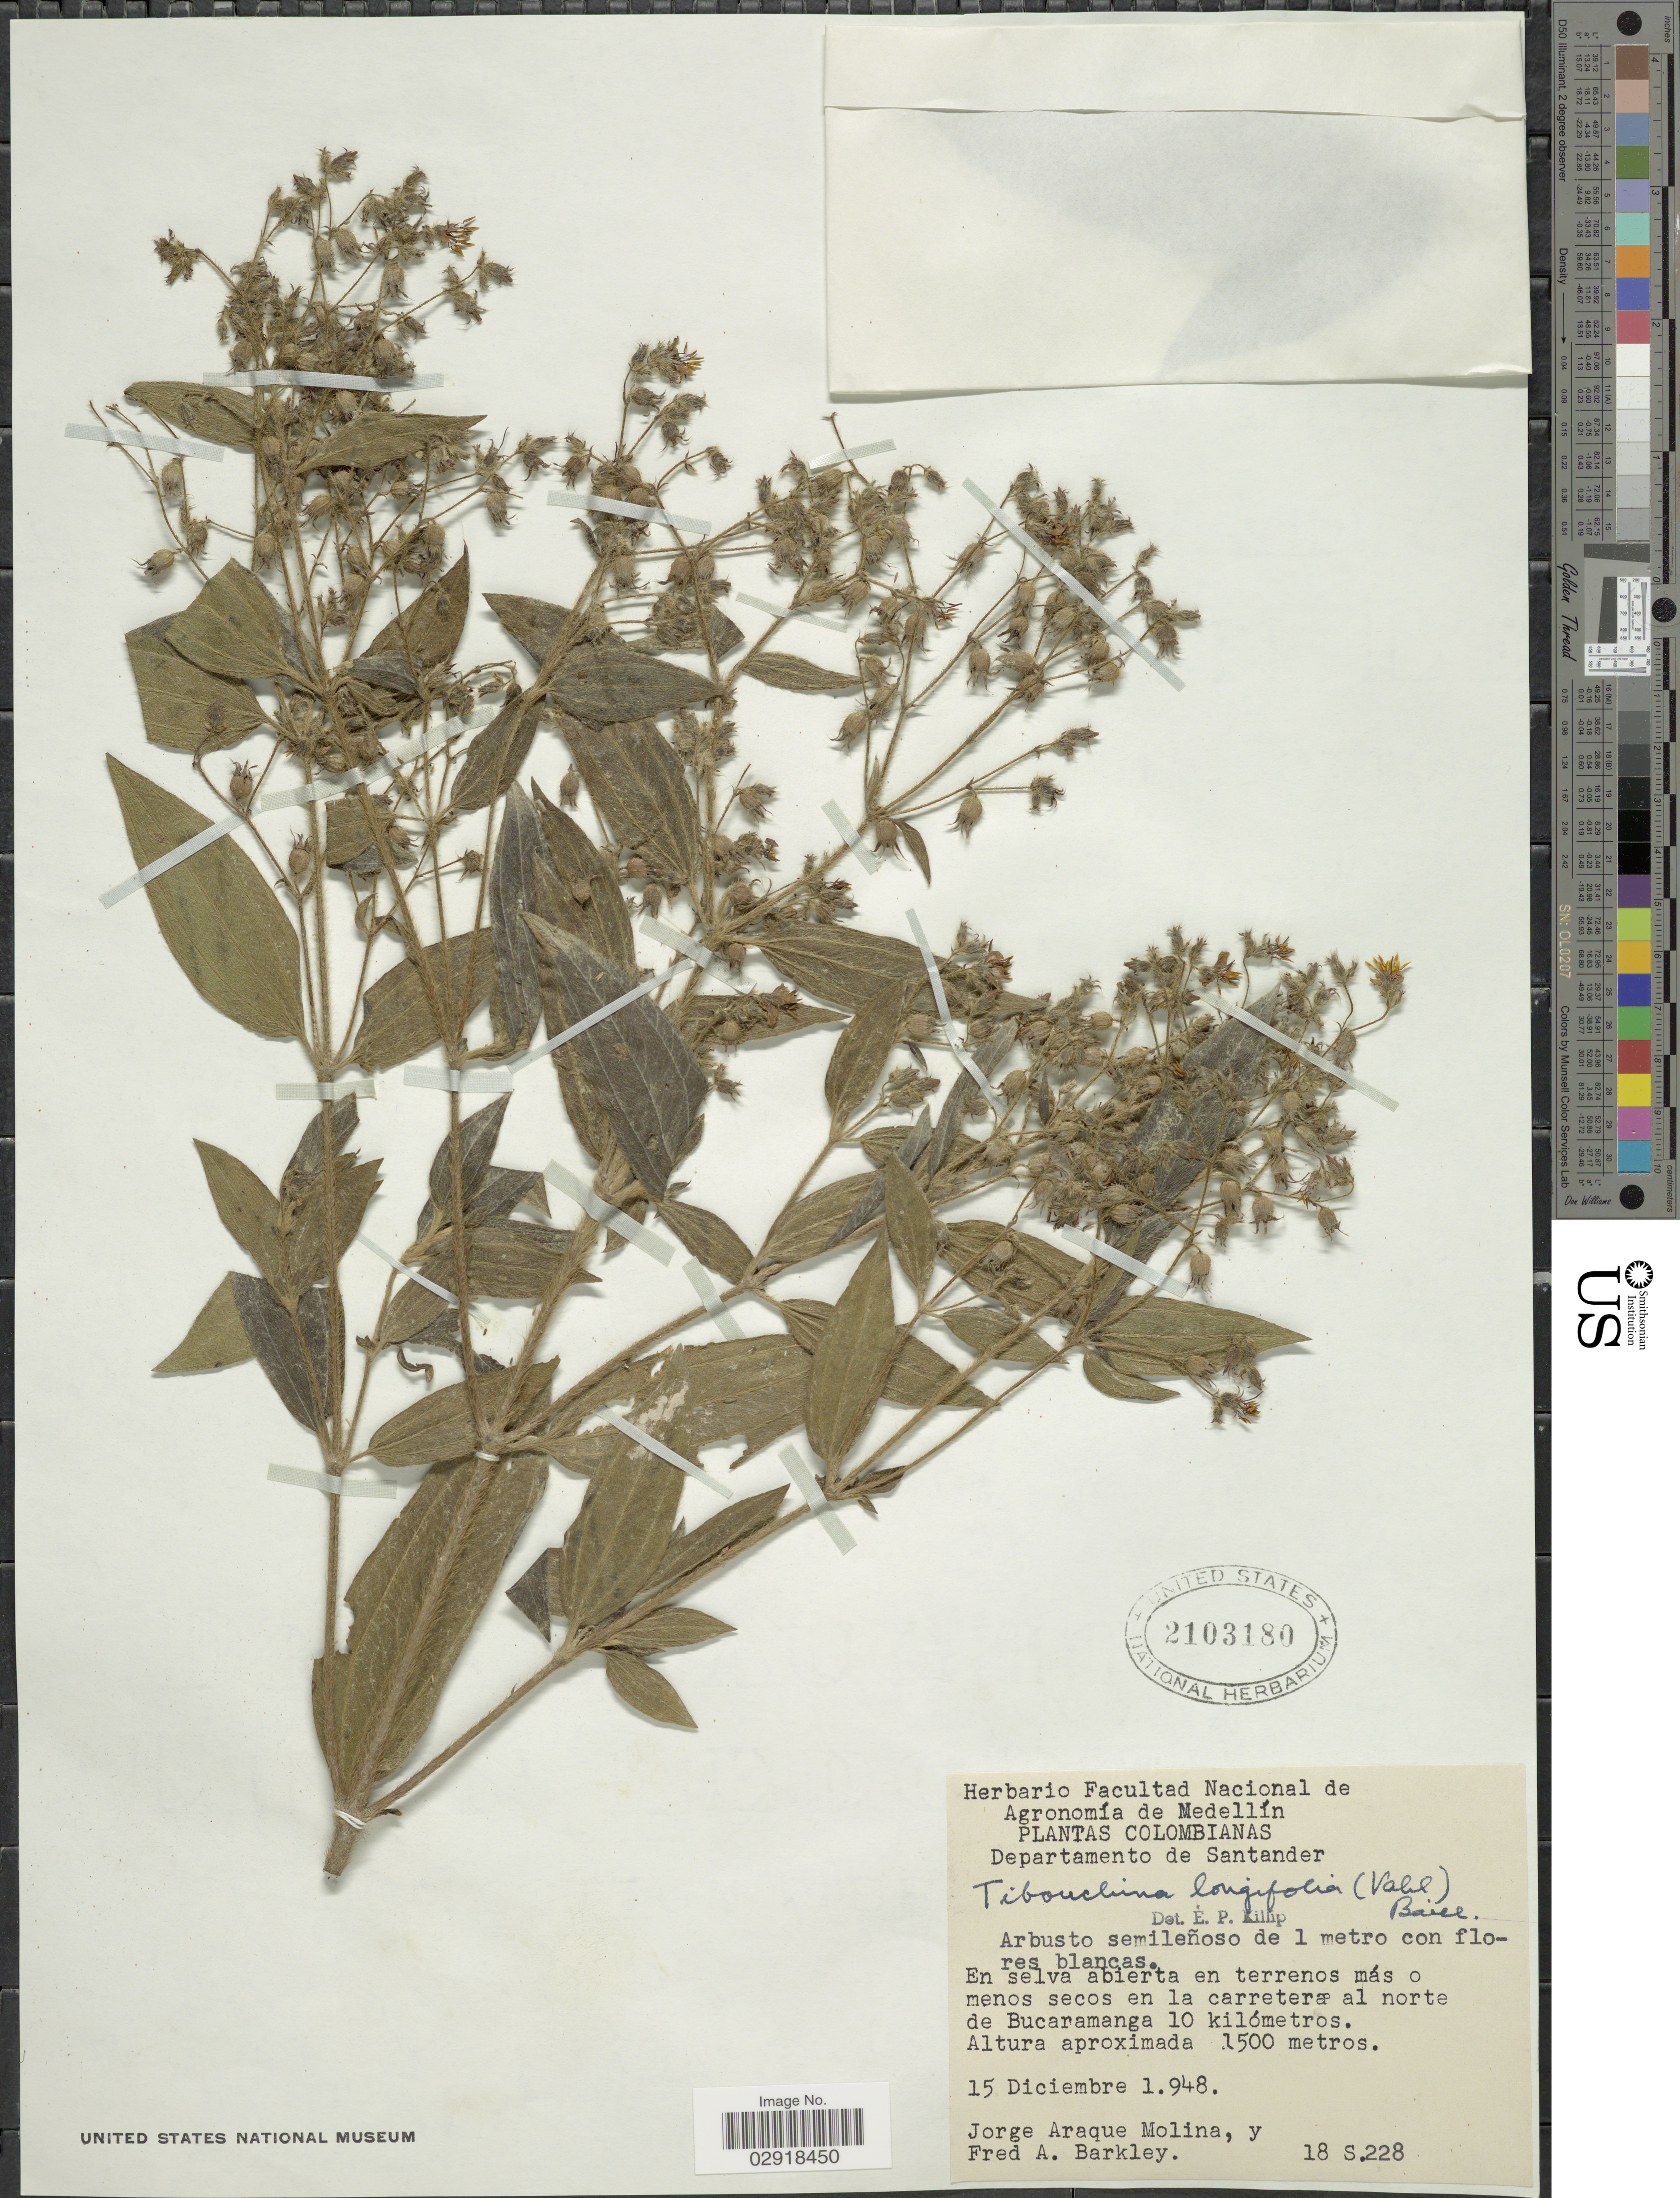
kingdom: Plantae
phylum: Tracheophyta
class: Magnoliopsida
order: Myrtales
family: Melastomataceae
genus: Chaetogastra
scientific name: Chaetogastra longifolia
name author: (Vahl) DC.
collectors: J. Araque Molina & F. A. Barkley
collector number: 18S228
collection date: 1948-12-15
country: Colombia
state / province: Santander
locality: Departamento de Santander, En selva abierta en terrenos más o menos secos en la carretera al norte de Bucaramanga 10 kilómetros.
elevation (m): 1500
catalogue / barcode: US 2103180